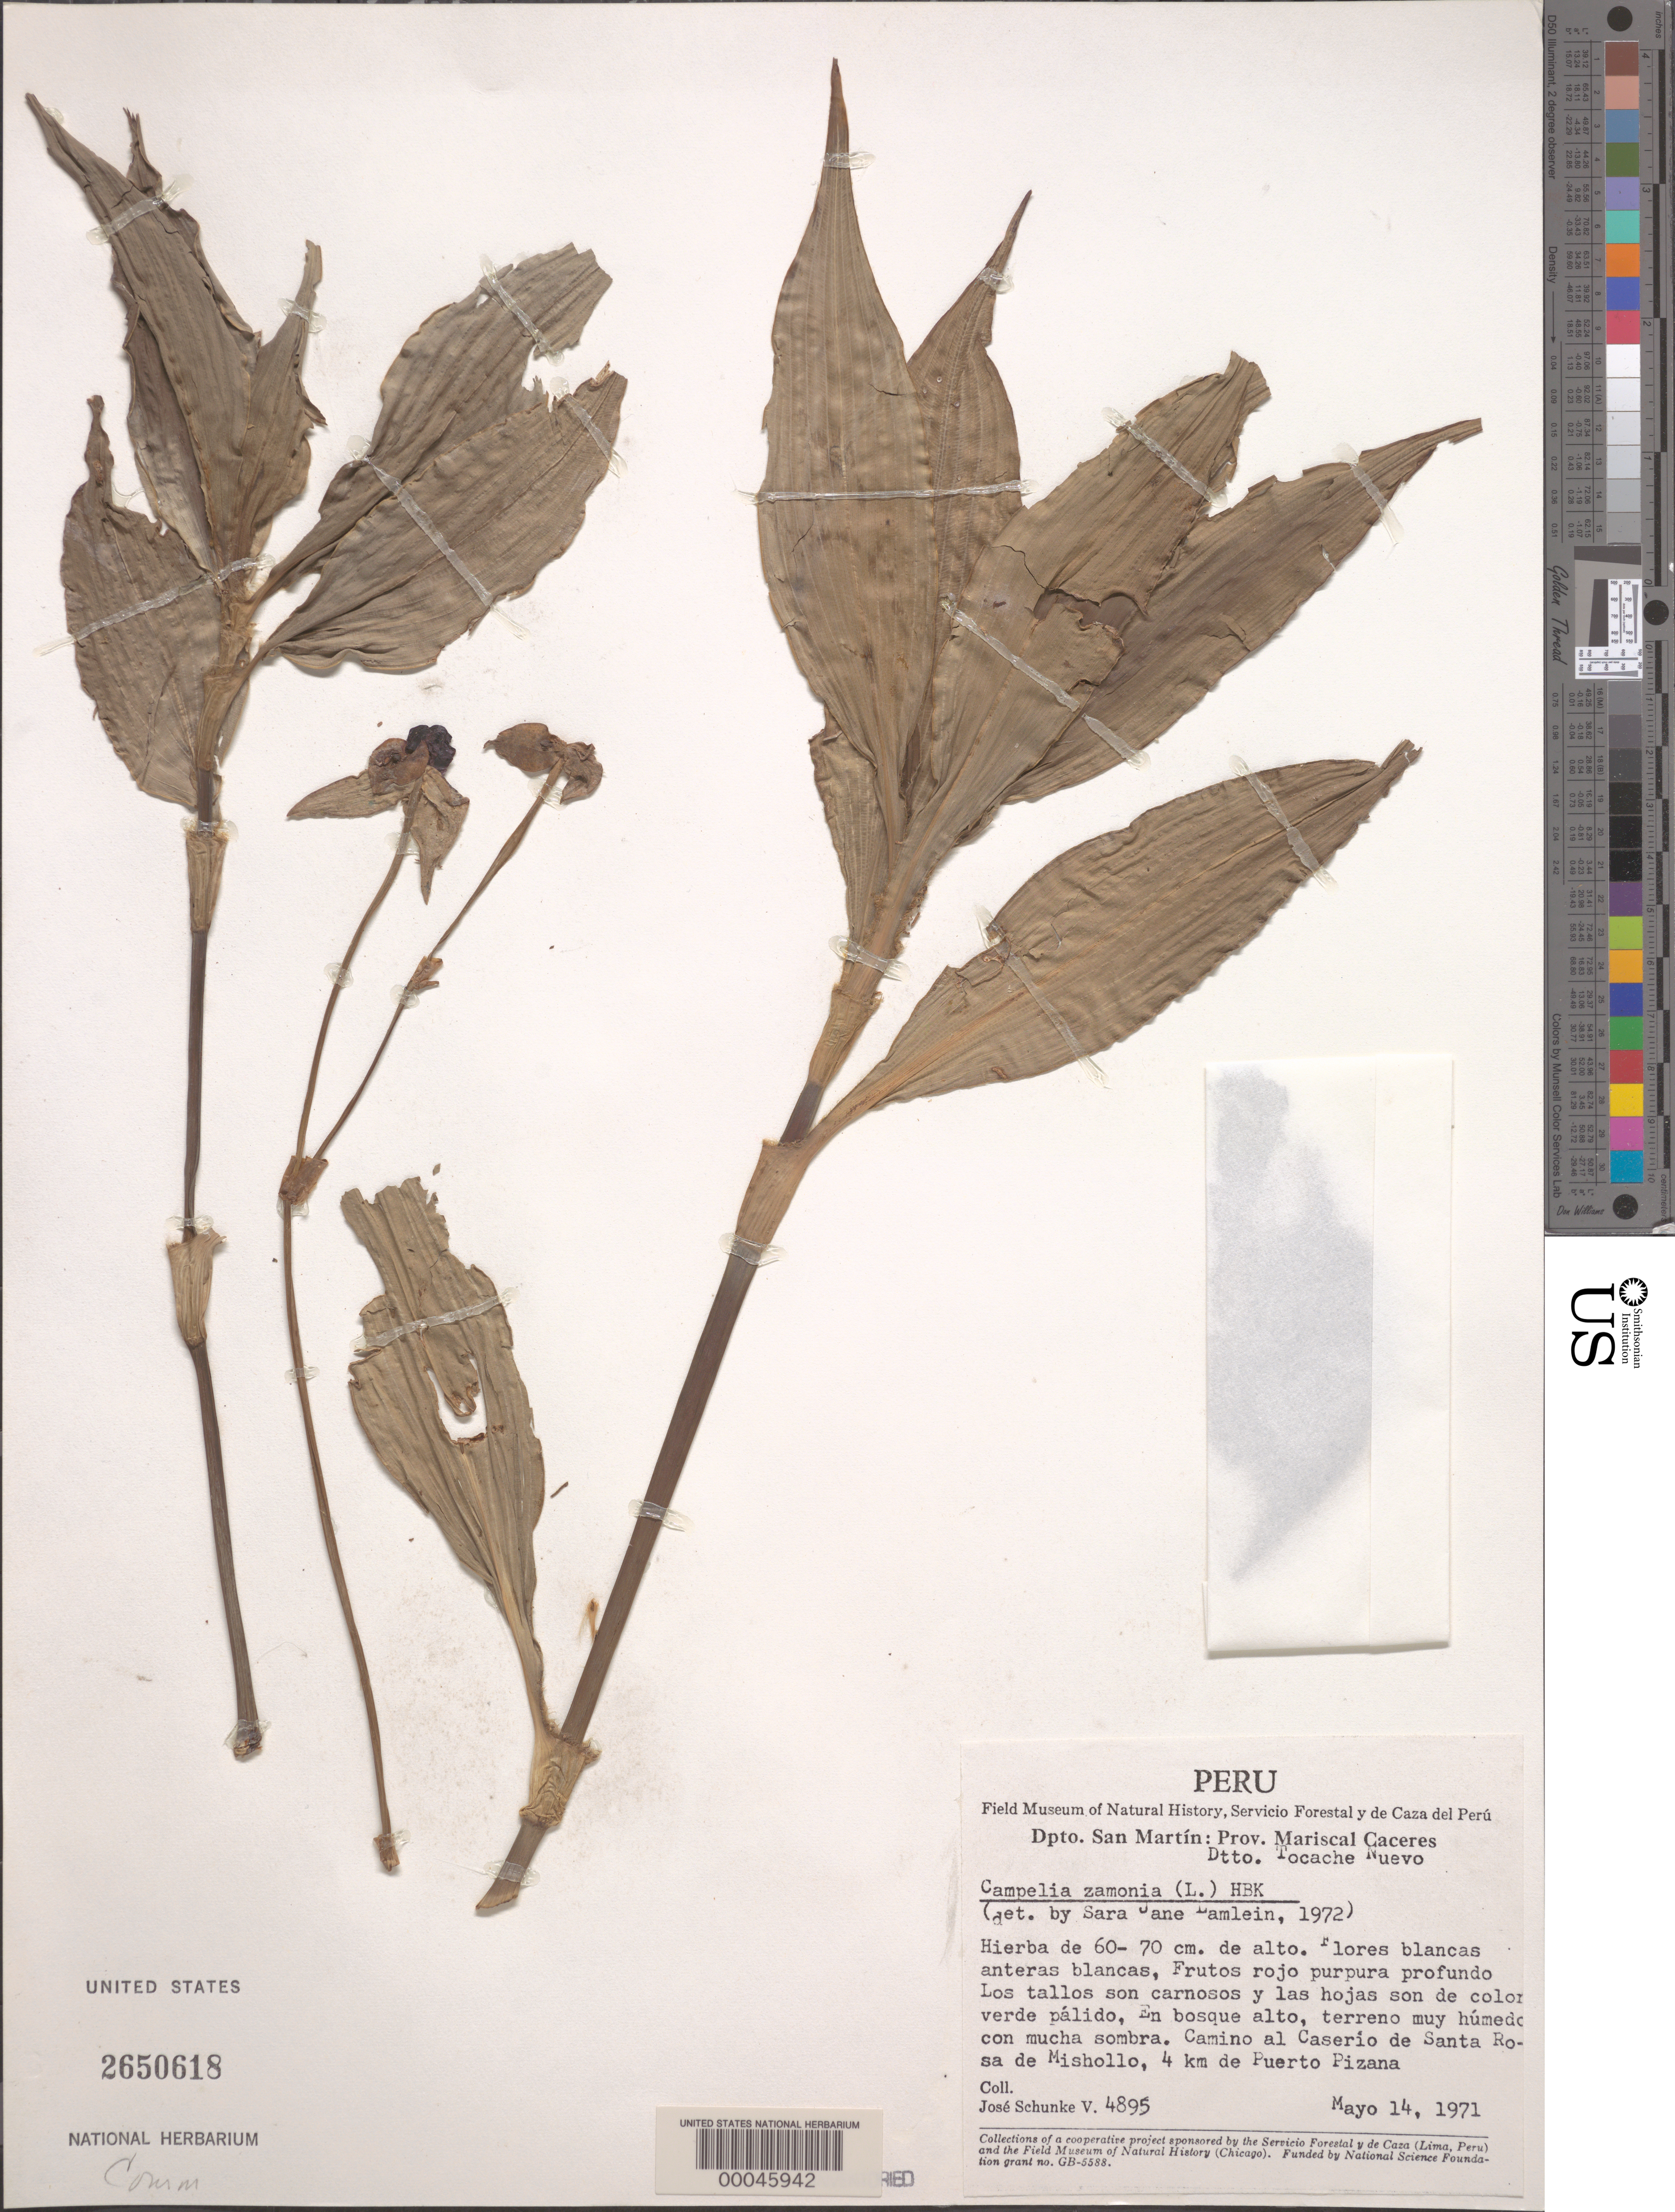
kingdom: Plantae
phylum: Tracheophyta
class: Liliopsida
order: Commelinales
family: Commelinaceae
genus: Tradescantia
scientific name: Tradescantia zanonia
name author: (L.) Sw.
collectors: J. Schunke Vigo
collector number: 4895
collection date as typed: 14 May 1971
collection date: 1971-05-14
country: Peru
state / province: San Martín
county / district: Mariscal Cáceres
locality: Near puerto pizana, tocache nuevo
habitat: Sunny, moist forest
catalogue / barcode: US 2650618